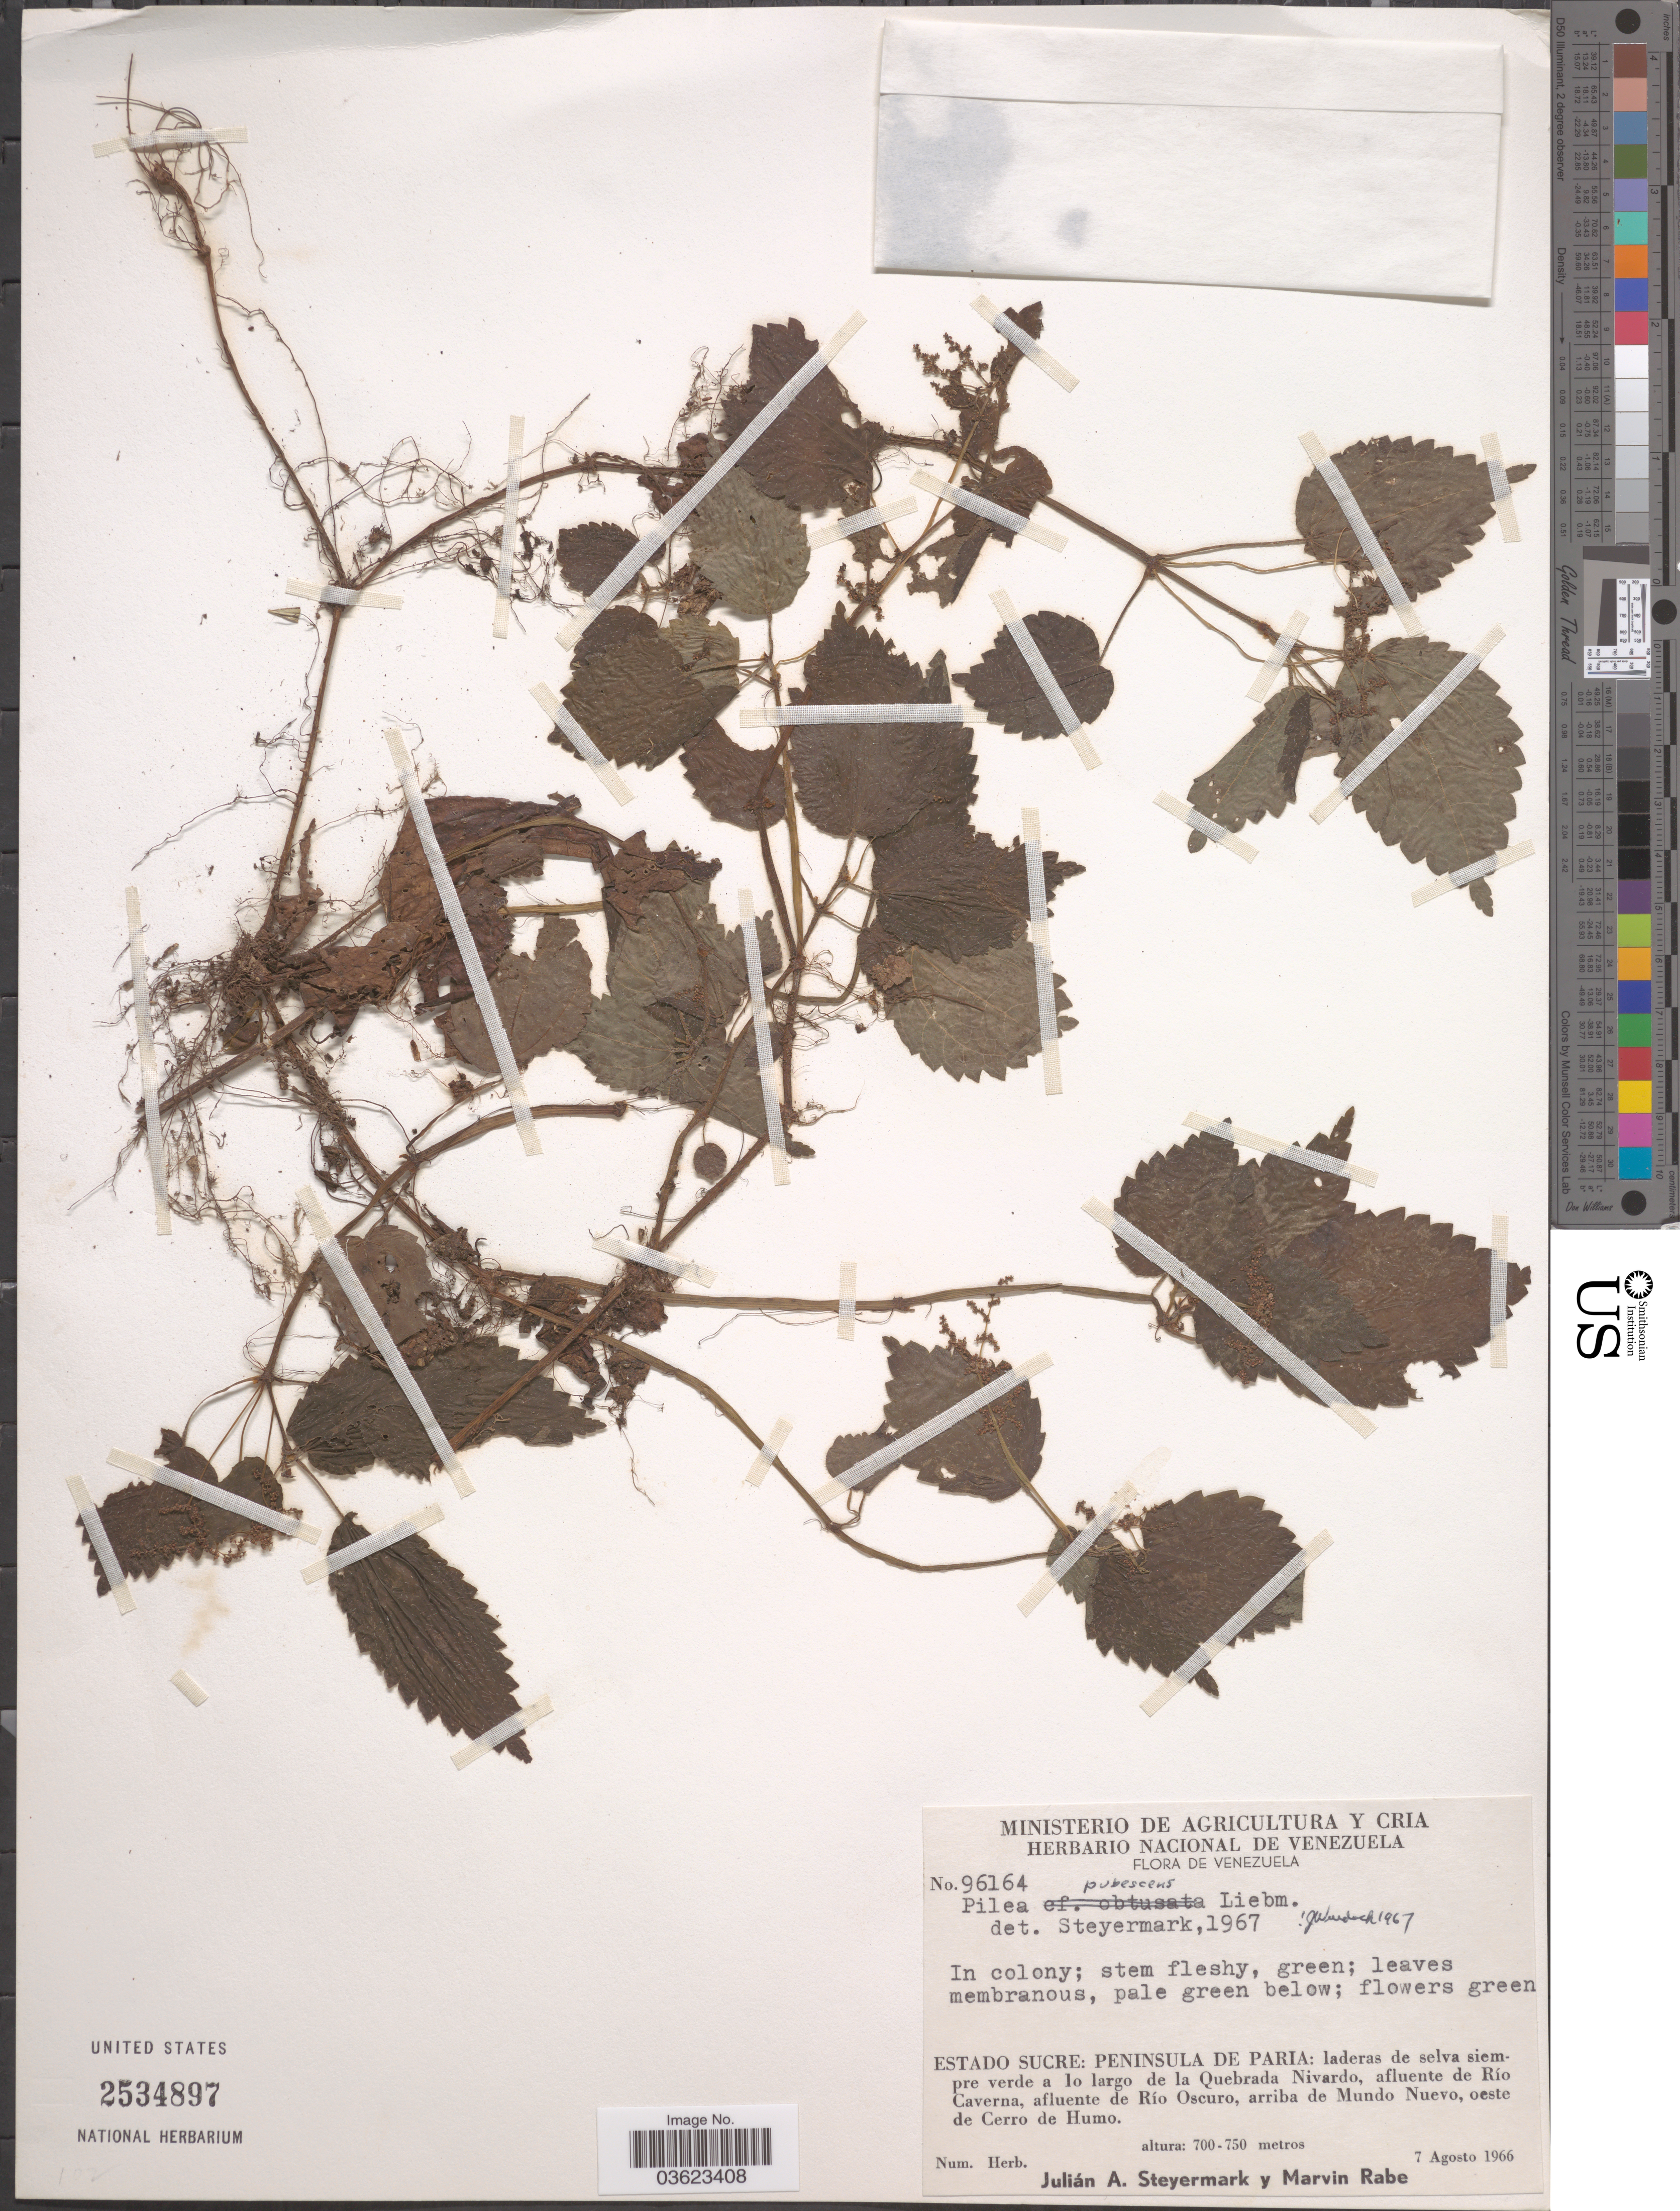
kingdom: Plantae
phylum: Tracheophyta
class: Magnoliopsida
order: Rosales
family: Urticaceae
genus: Pilea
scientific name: Pilea pubescens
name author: Liebm.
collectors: J. Steyermark & M. Rabe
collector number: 96164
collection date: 1966-08-07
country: Venezuela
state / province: Sucre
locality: Estado Sucre: Peninsula de Paria: laderas de selva siempre verde a lo largo de la Quebrada Nivardo, afluente de Río Caverna, afluente de Río Oscuro, arriba de Mundo Nuevo, oeste de Cerro de Humo.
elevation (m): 700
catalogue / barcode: US 2534897